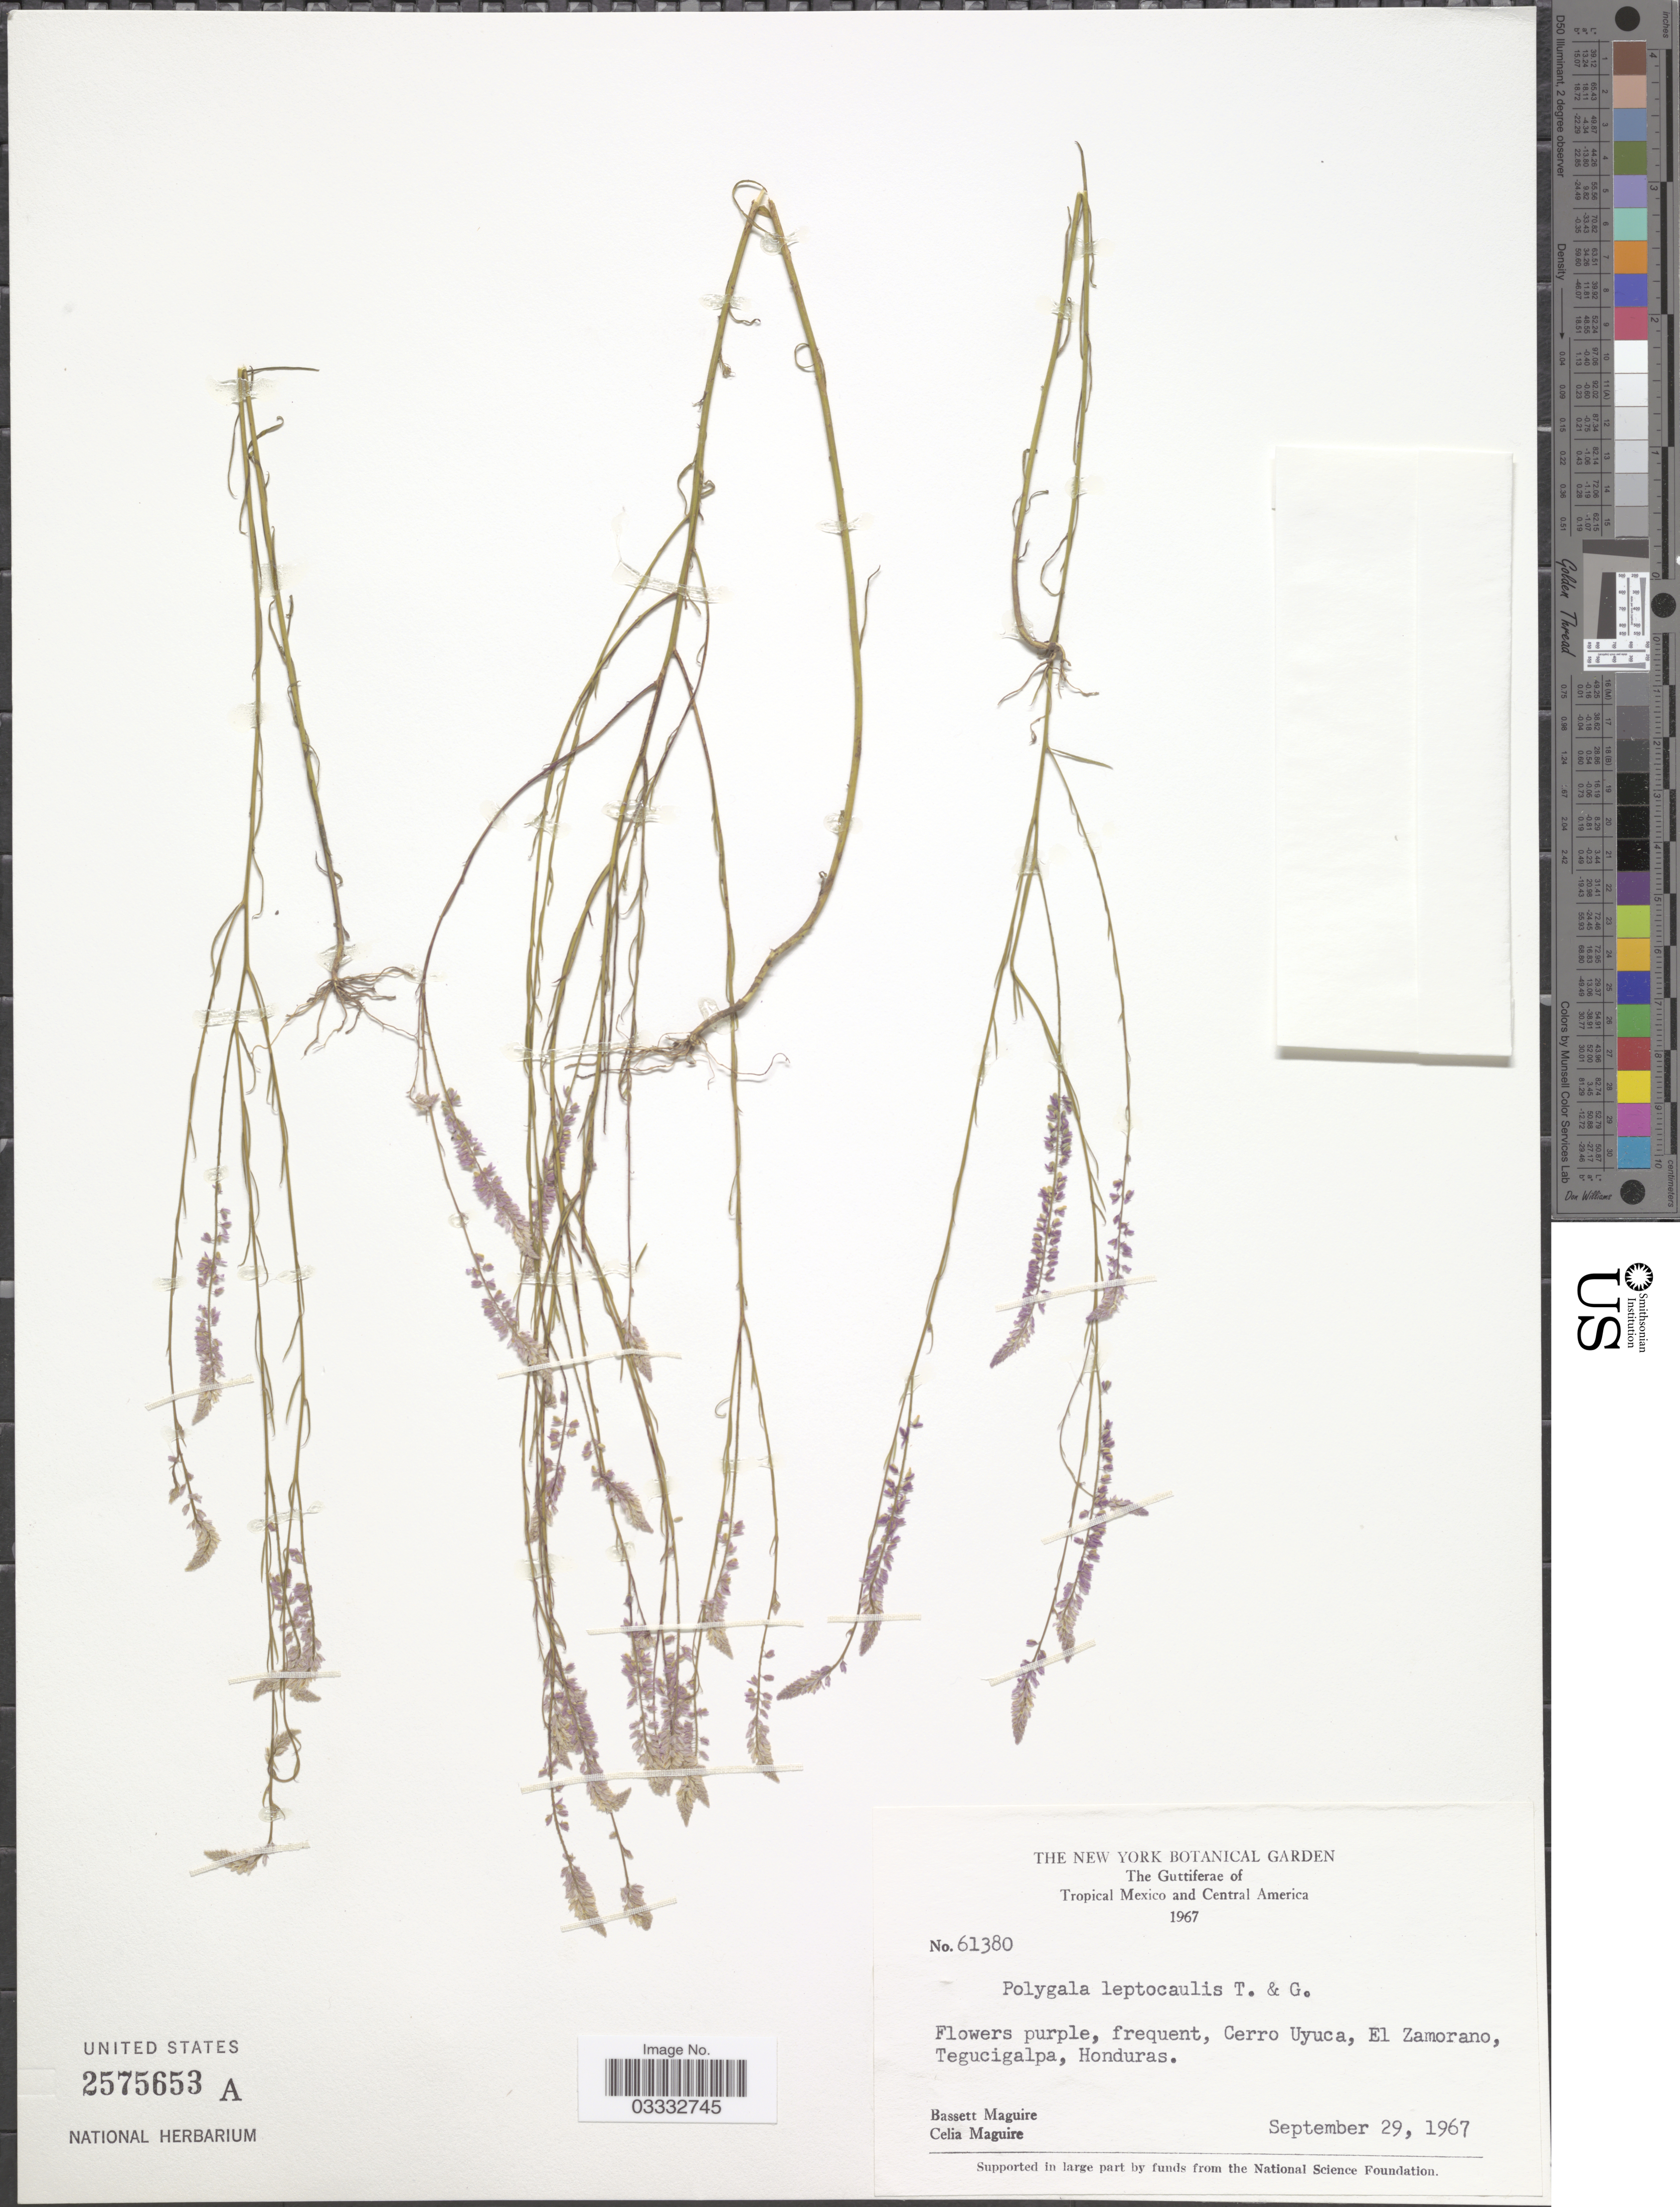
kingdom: Plantae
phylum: Tracheophyta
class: Magnoliopsida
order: Fabales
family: Polygalaceae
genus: Polygala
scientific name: Polygala leptocaulis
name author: Torr. & A. Gray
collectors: B. Maguire & C. K. Maguire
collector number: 61380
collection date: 1967-09-29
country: Honduras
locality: Cerro Uyuca, El Zamorano, Tegucigalpa.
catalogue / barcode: US 2575653A